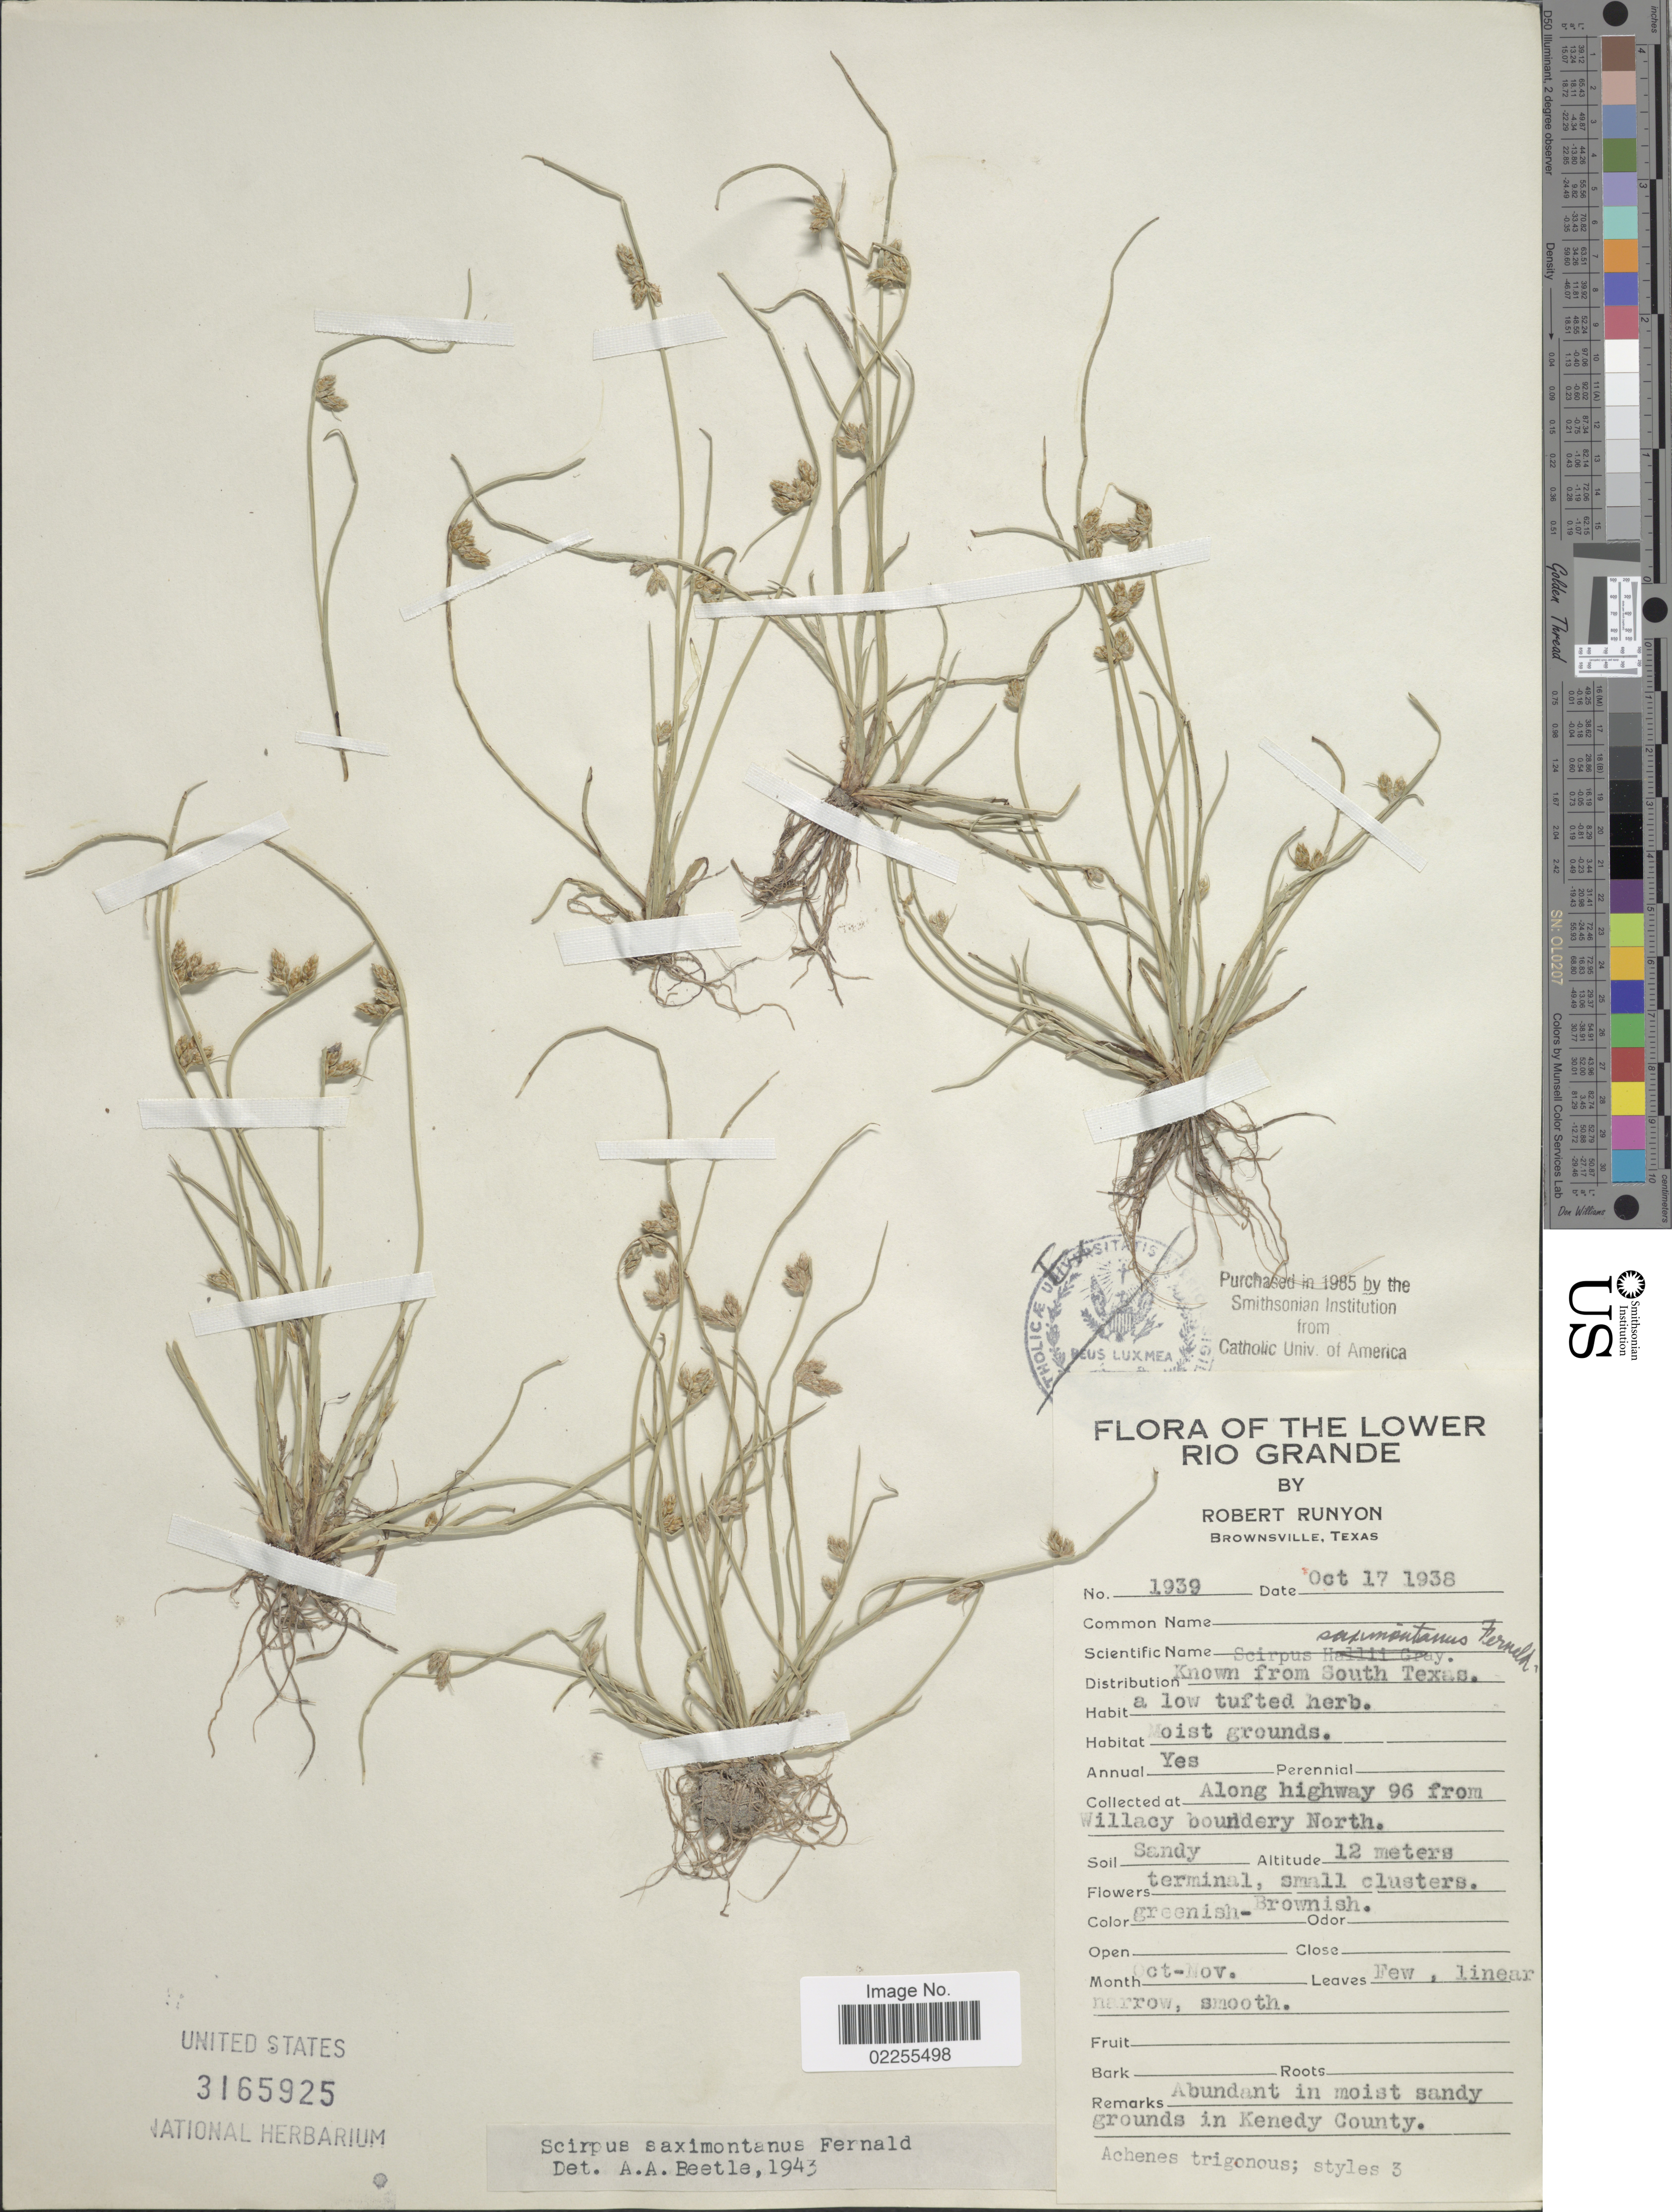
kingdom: Plantae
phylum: Tracheophyta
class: Liliopsida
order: Poales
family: Cyperaceae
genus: Schoenoplectus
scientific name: Schoenoplectus saximontanus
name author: (Fernald) J. Raynal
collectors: R. Runyon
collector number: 1939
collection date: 1938-10-17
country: United States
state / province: Texas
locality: The Lower Rio Grande, along highway 96 from Willacy boundery North, in moist sandy grounds in Kenedy County.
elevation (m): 12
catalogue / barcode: US 3165925